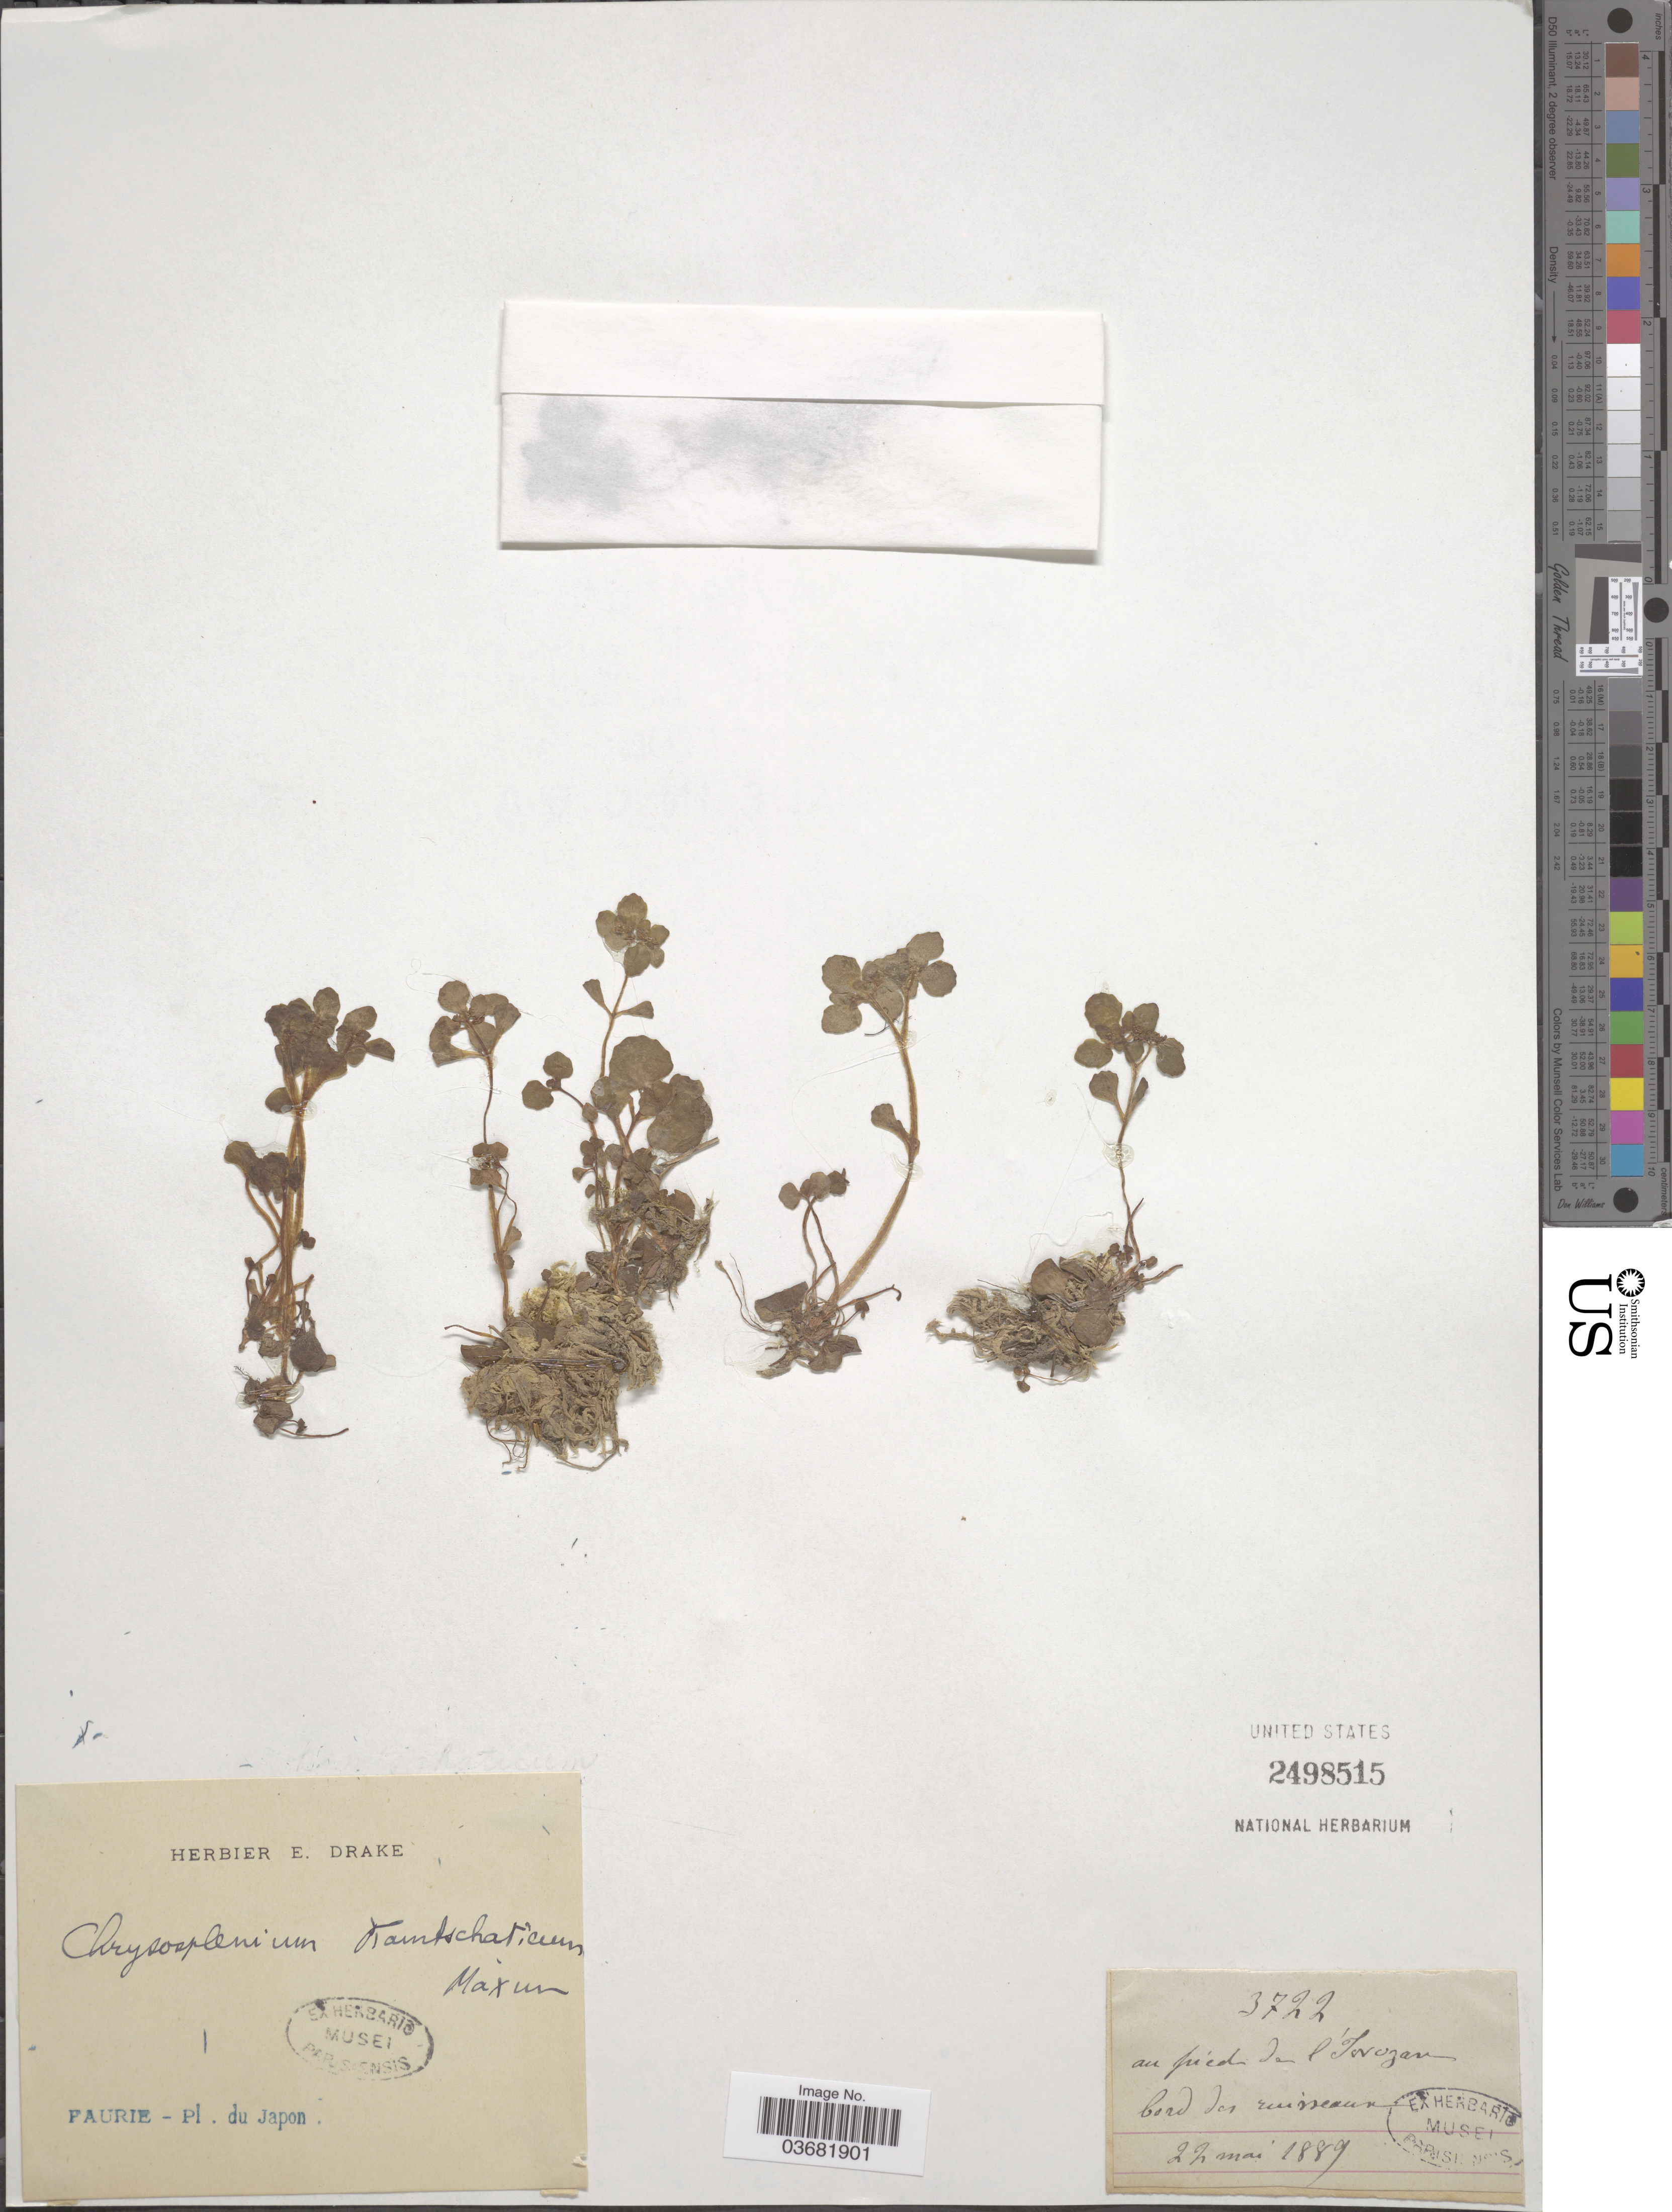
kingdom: Plantae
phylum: Tracheophyta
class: Magnoliopsida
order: Saxifragales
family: Saxifragaceae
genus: Chrysosplenium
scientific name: Chrysosplenium kamtschaticum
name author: Fisch. ex Ser.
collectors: -. Faurie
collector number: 3722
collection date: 1889-05-22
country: Japan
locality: Japon. au pied de l'Iwozan, bord des ruisseaux.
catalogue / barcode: US 2498515